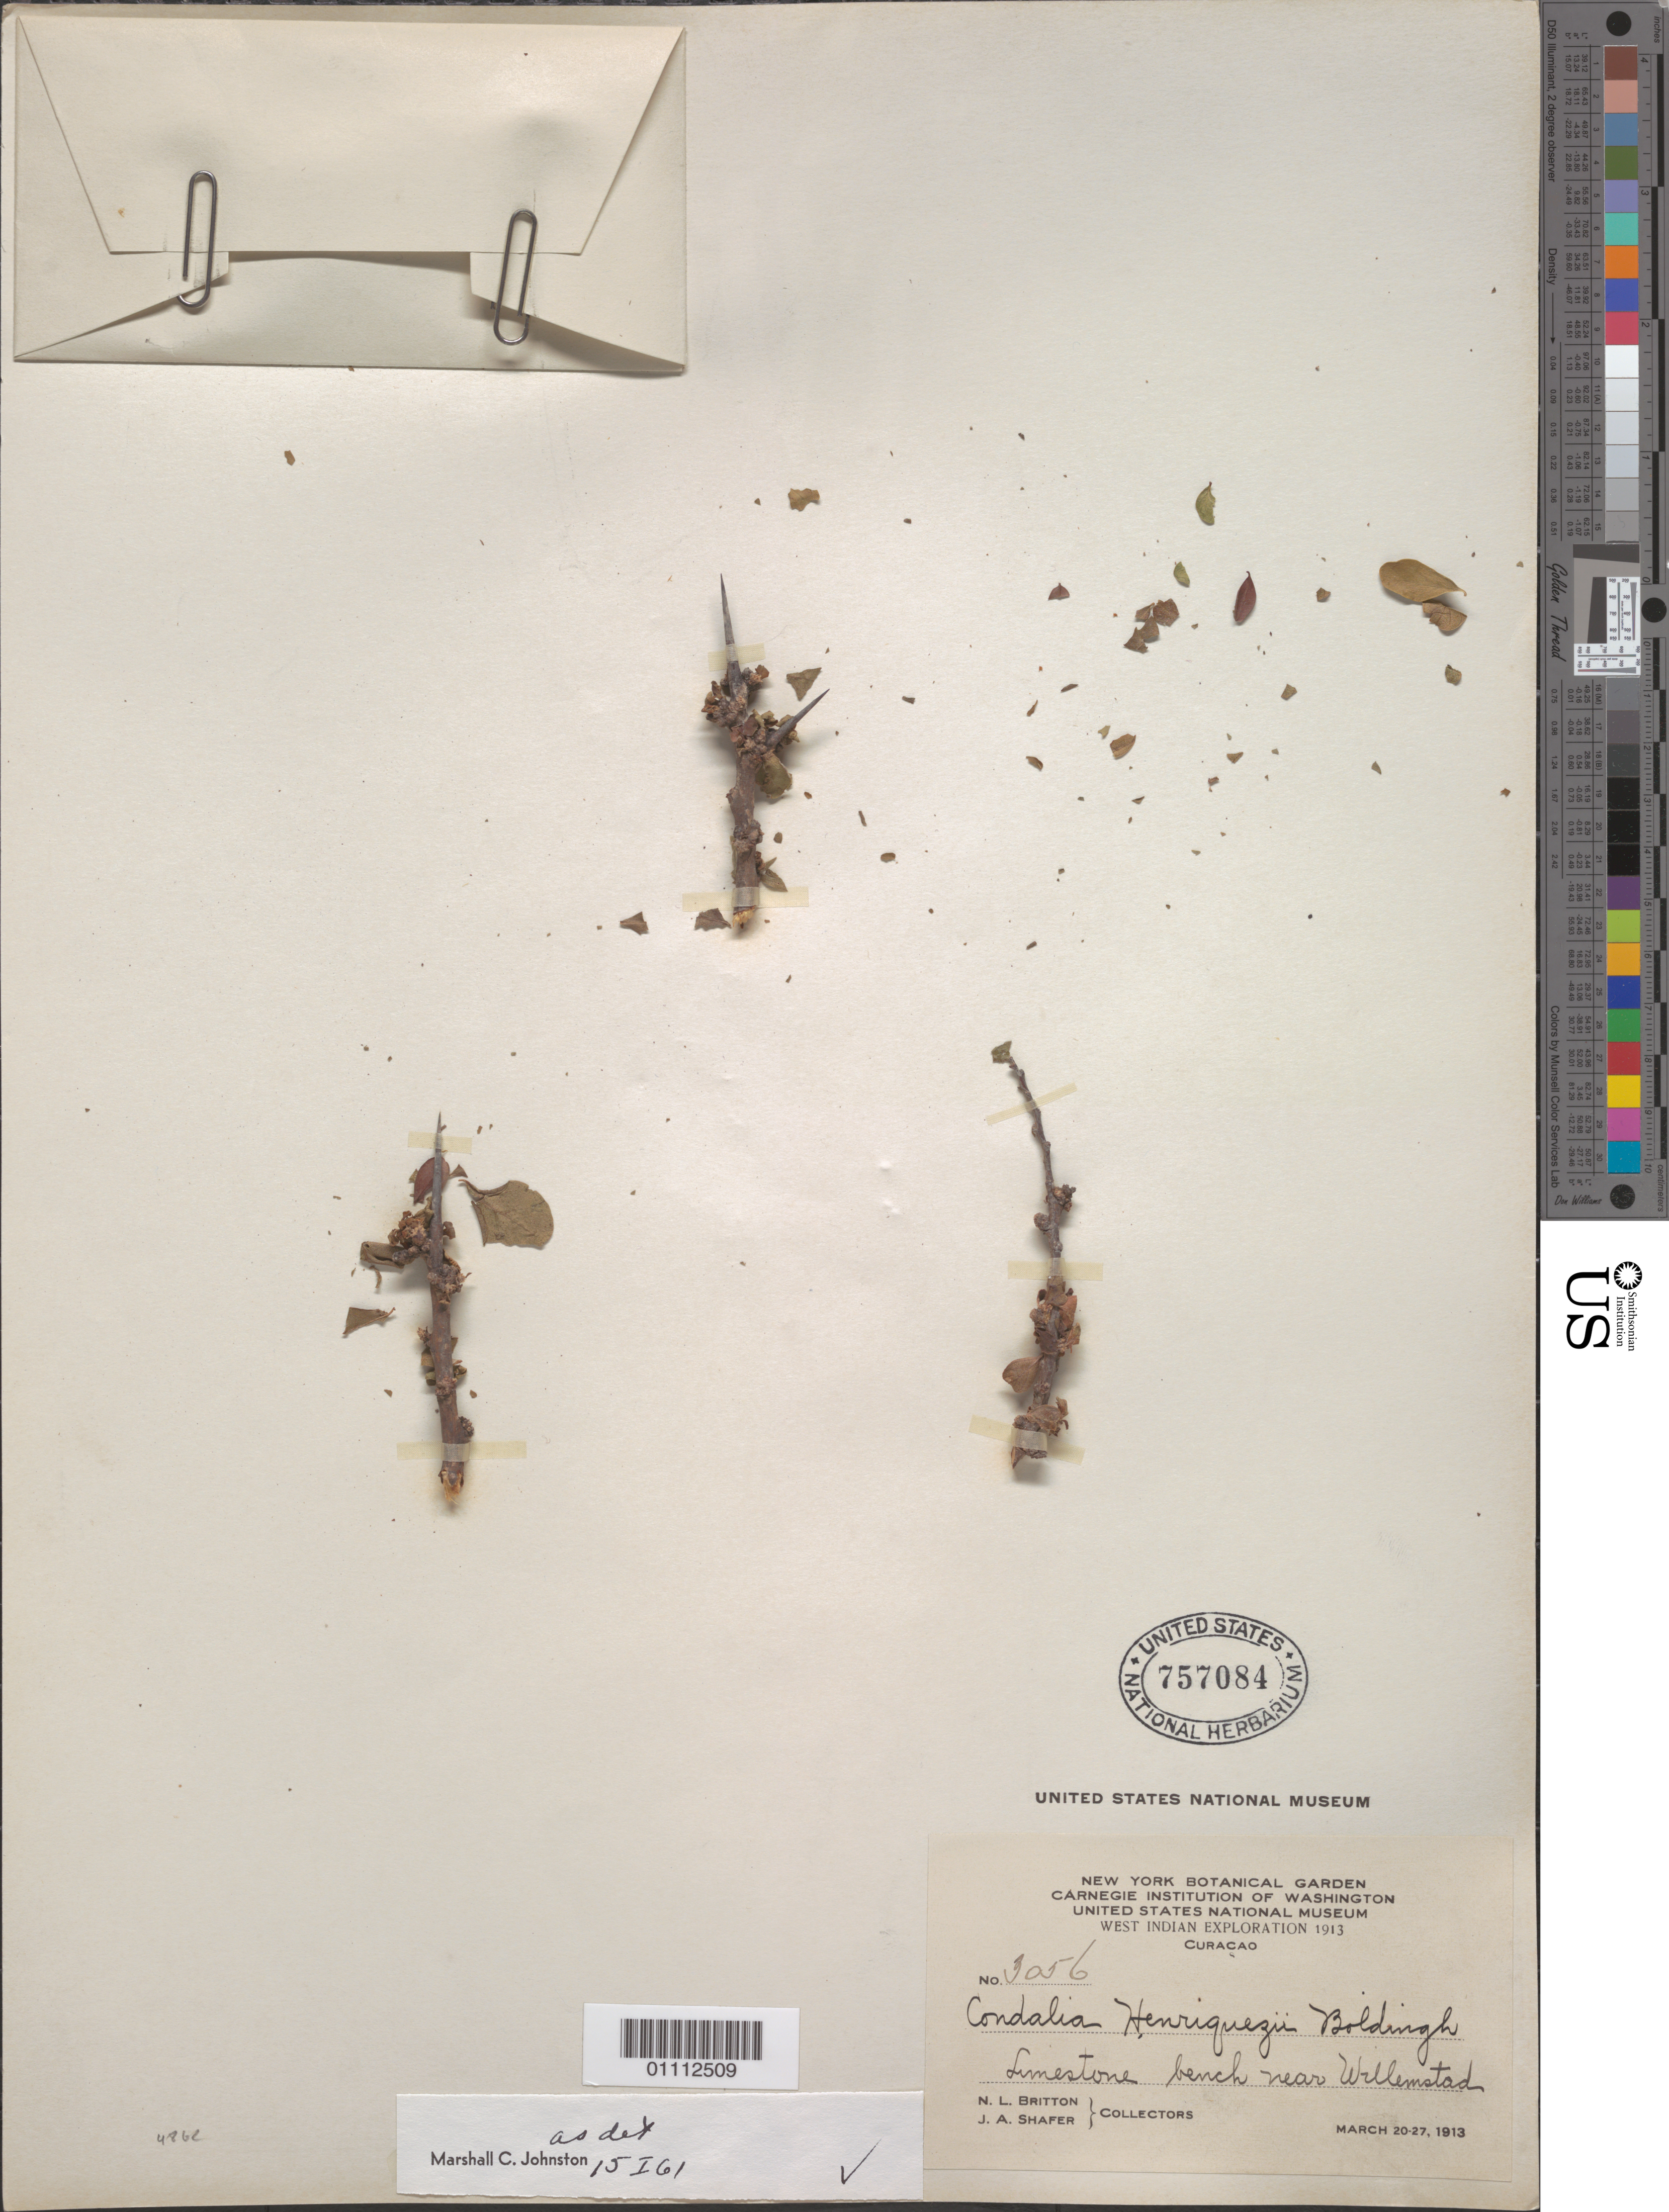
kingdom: Plantae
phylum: Tracheophyta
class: Magnoliopsida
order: Rosales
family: Rhamnaceae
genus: Condalia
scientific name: Condalia henriquezii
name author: Bold.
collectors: N. Britton & J. A. Shafer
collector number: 3056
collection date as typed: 20 Mar 1913 to 27 Mar 1913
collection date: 1913-03-20/1913-03-27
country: Curaçao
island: Curaçao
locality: Limestone bench near Willemstad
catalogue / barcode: US 757084